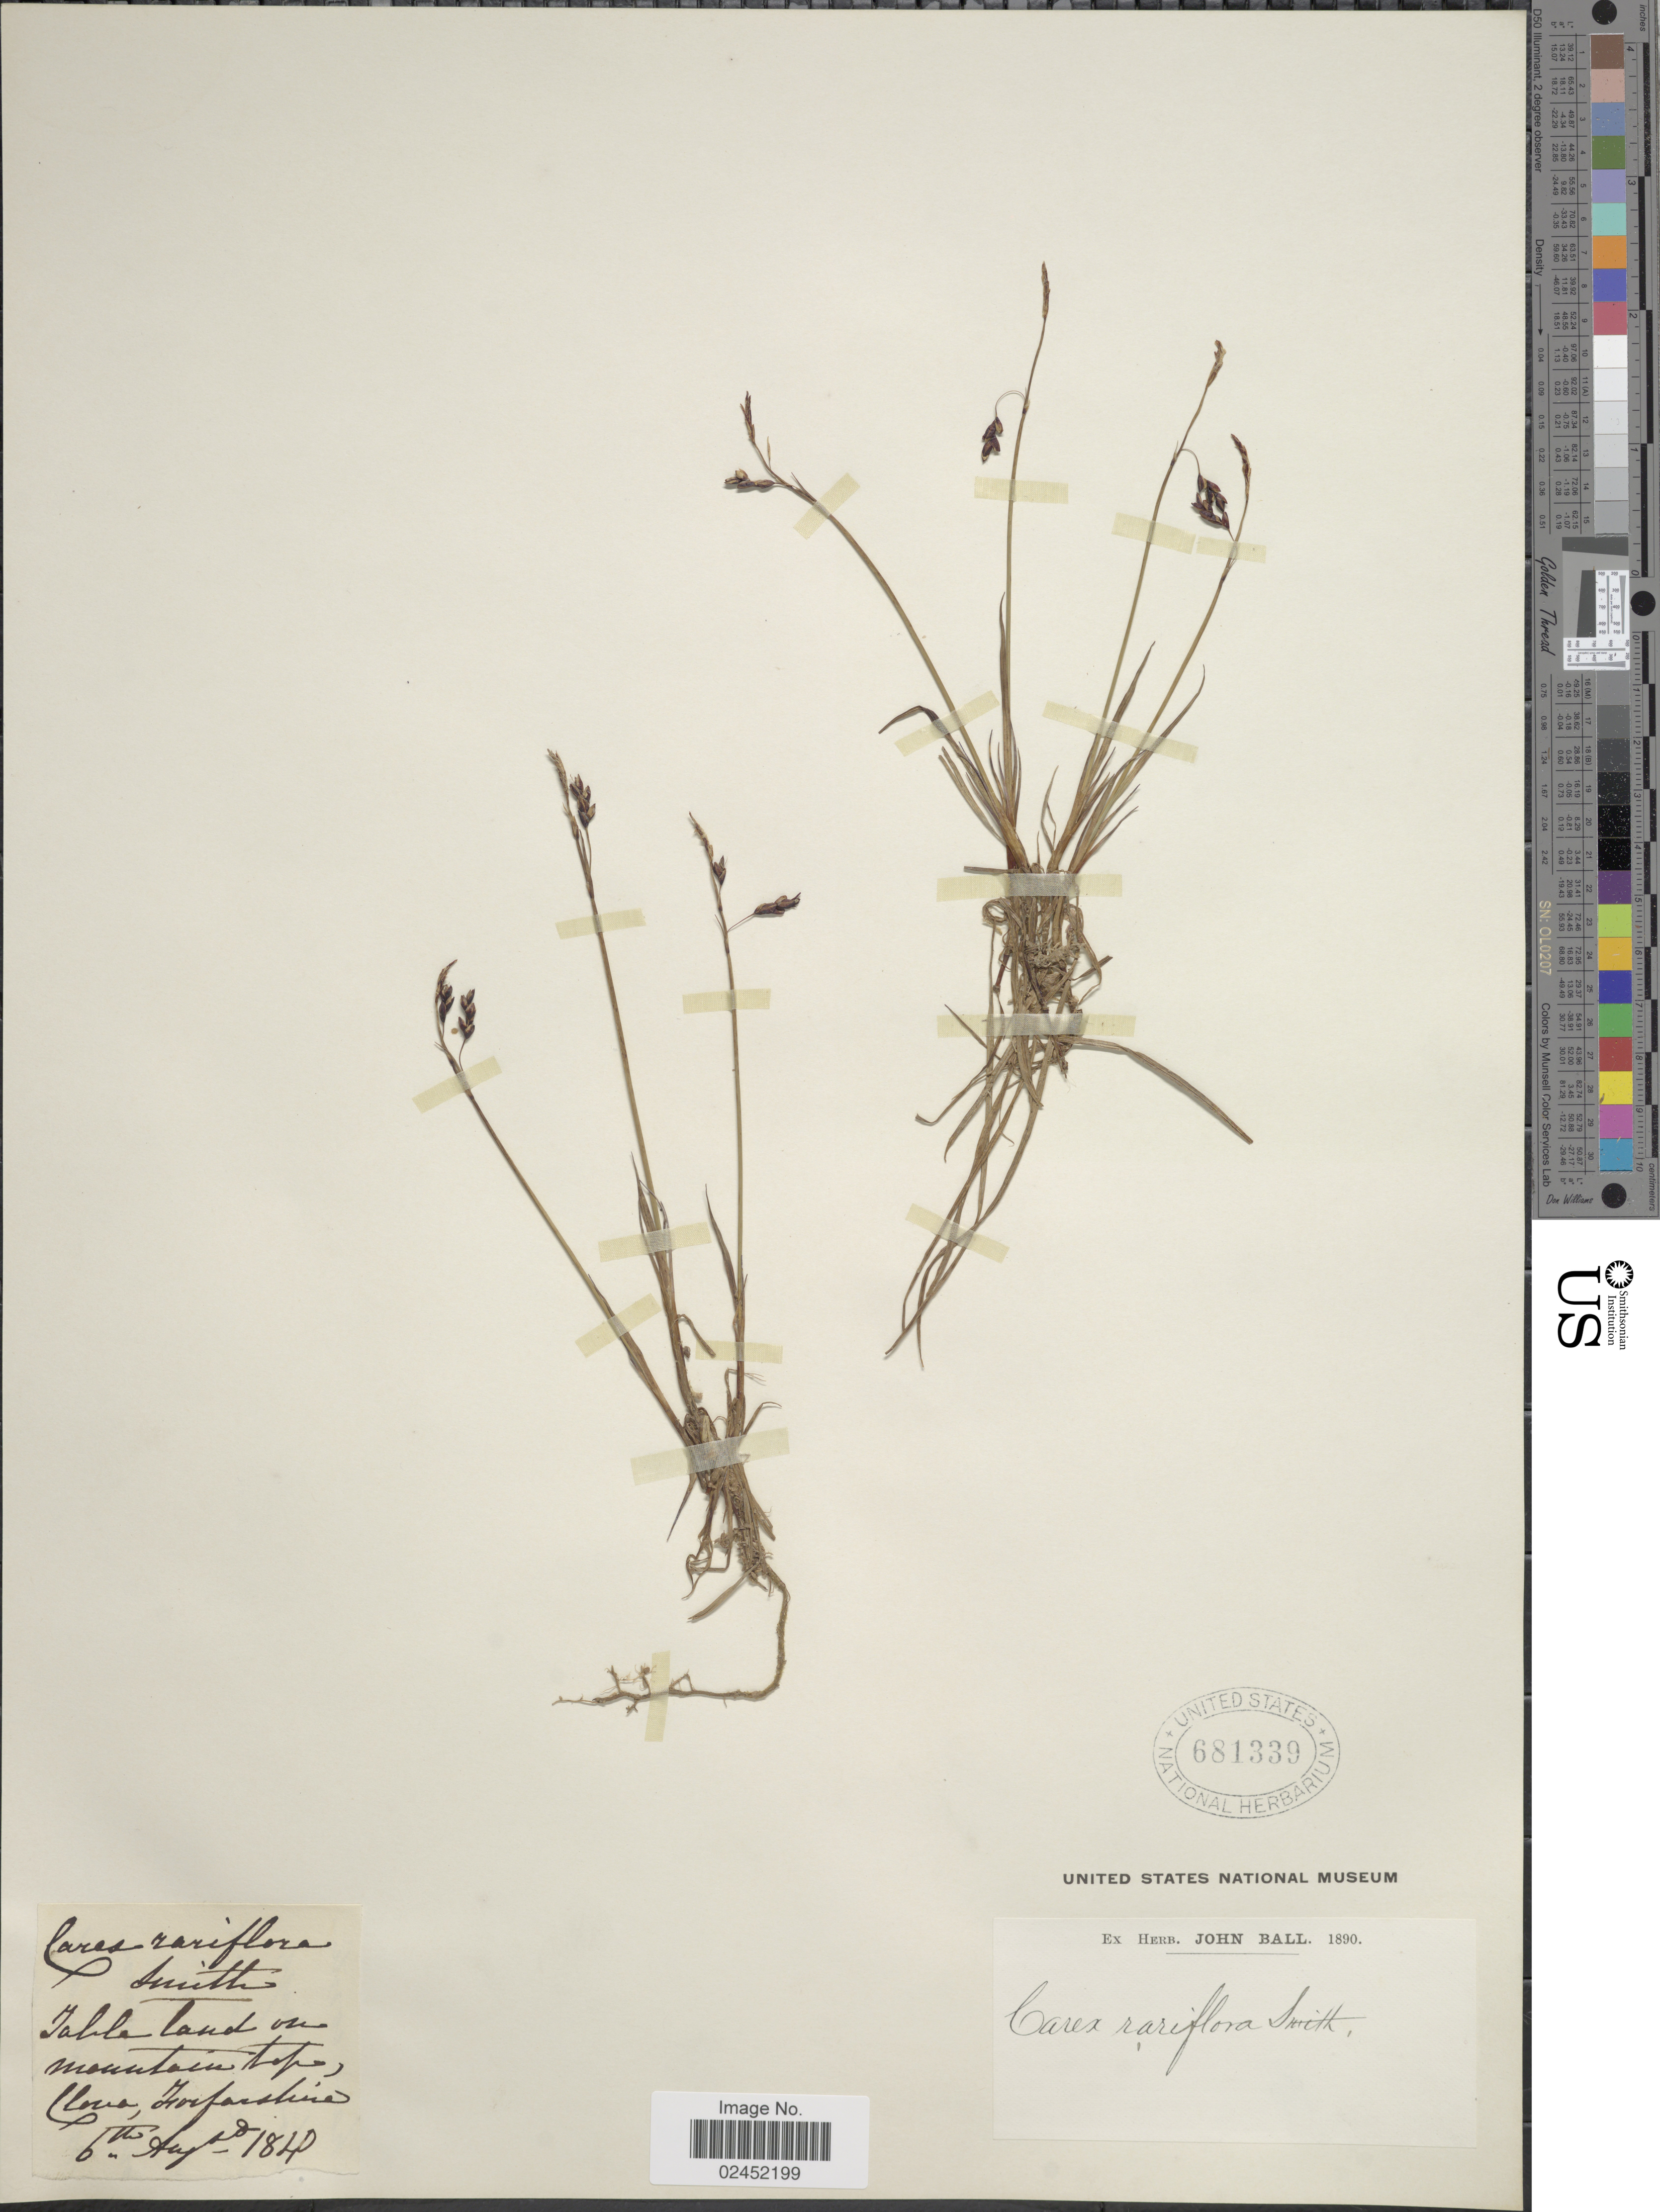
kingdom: Plantae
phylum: Tracheophyta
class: Liliopsida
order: Poales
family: Cyperaceae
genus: Carex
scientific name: Carex rariflora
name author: (Wahlenb.) Sm.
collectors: ex herb. John Ball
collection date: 1840-08-06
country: United Kingdom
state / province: Scotland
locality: Table land on mountain tops Clova, Forfarshire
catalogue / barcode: US 681339